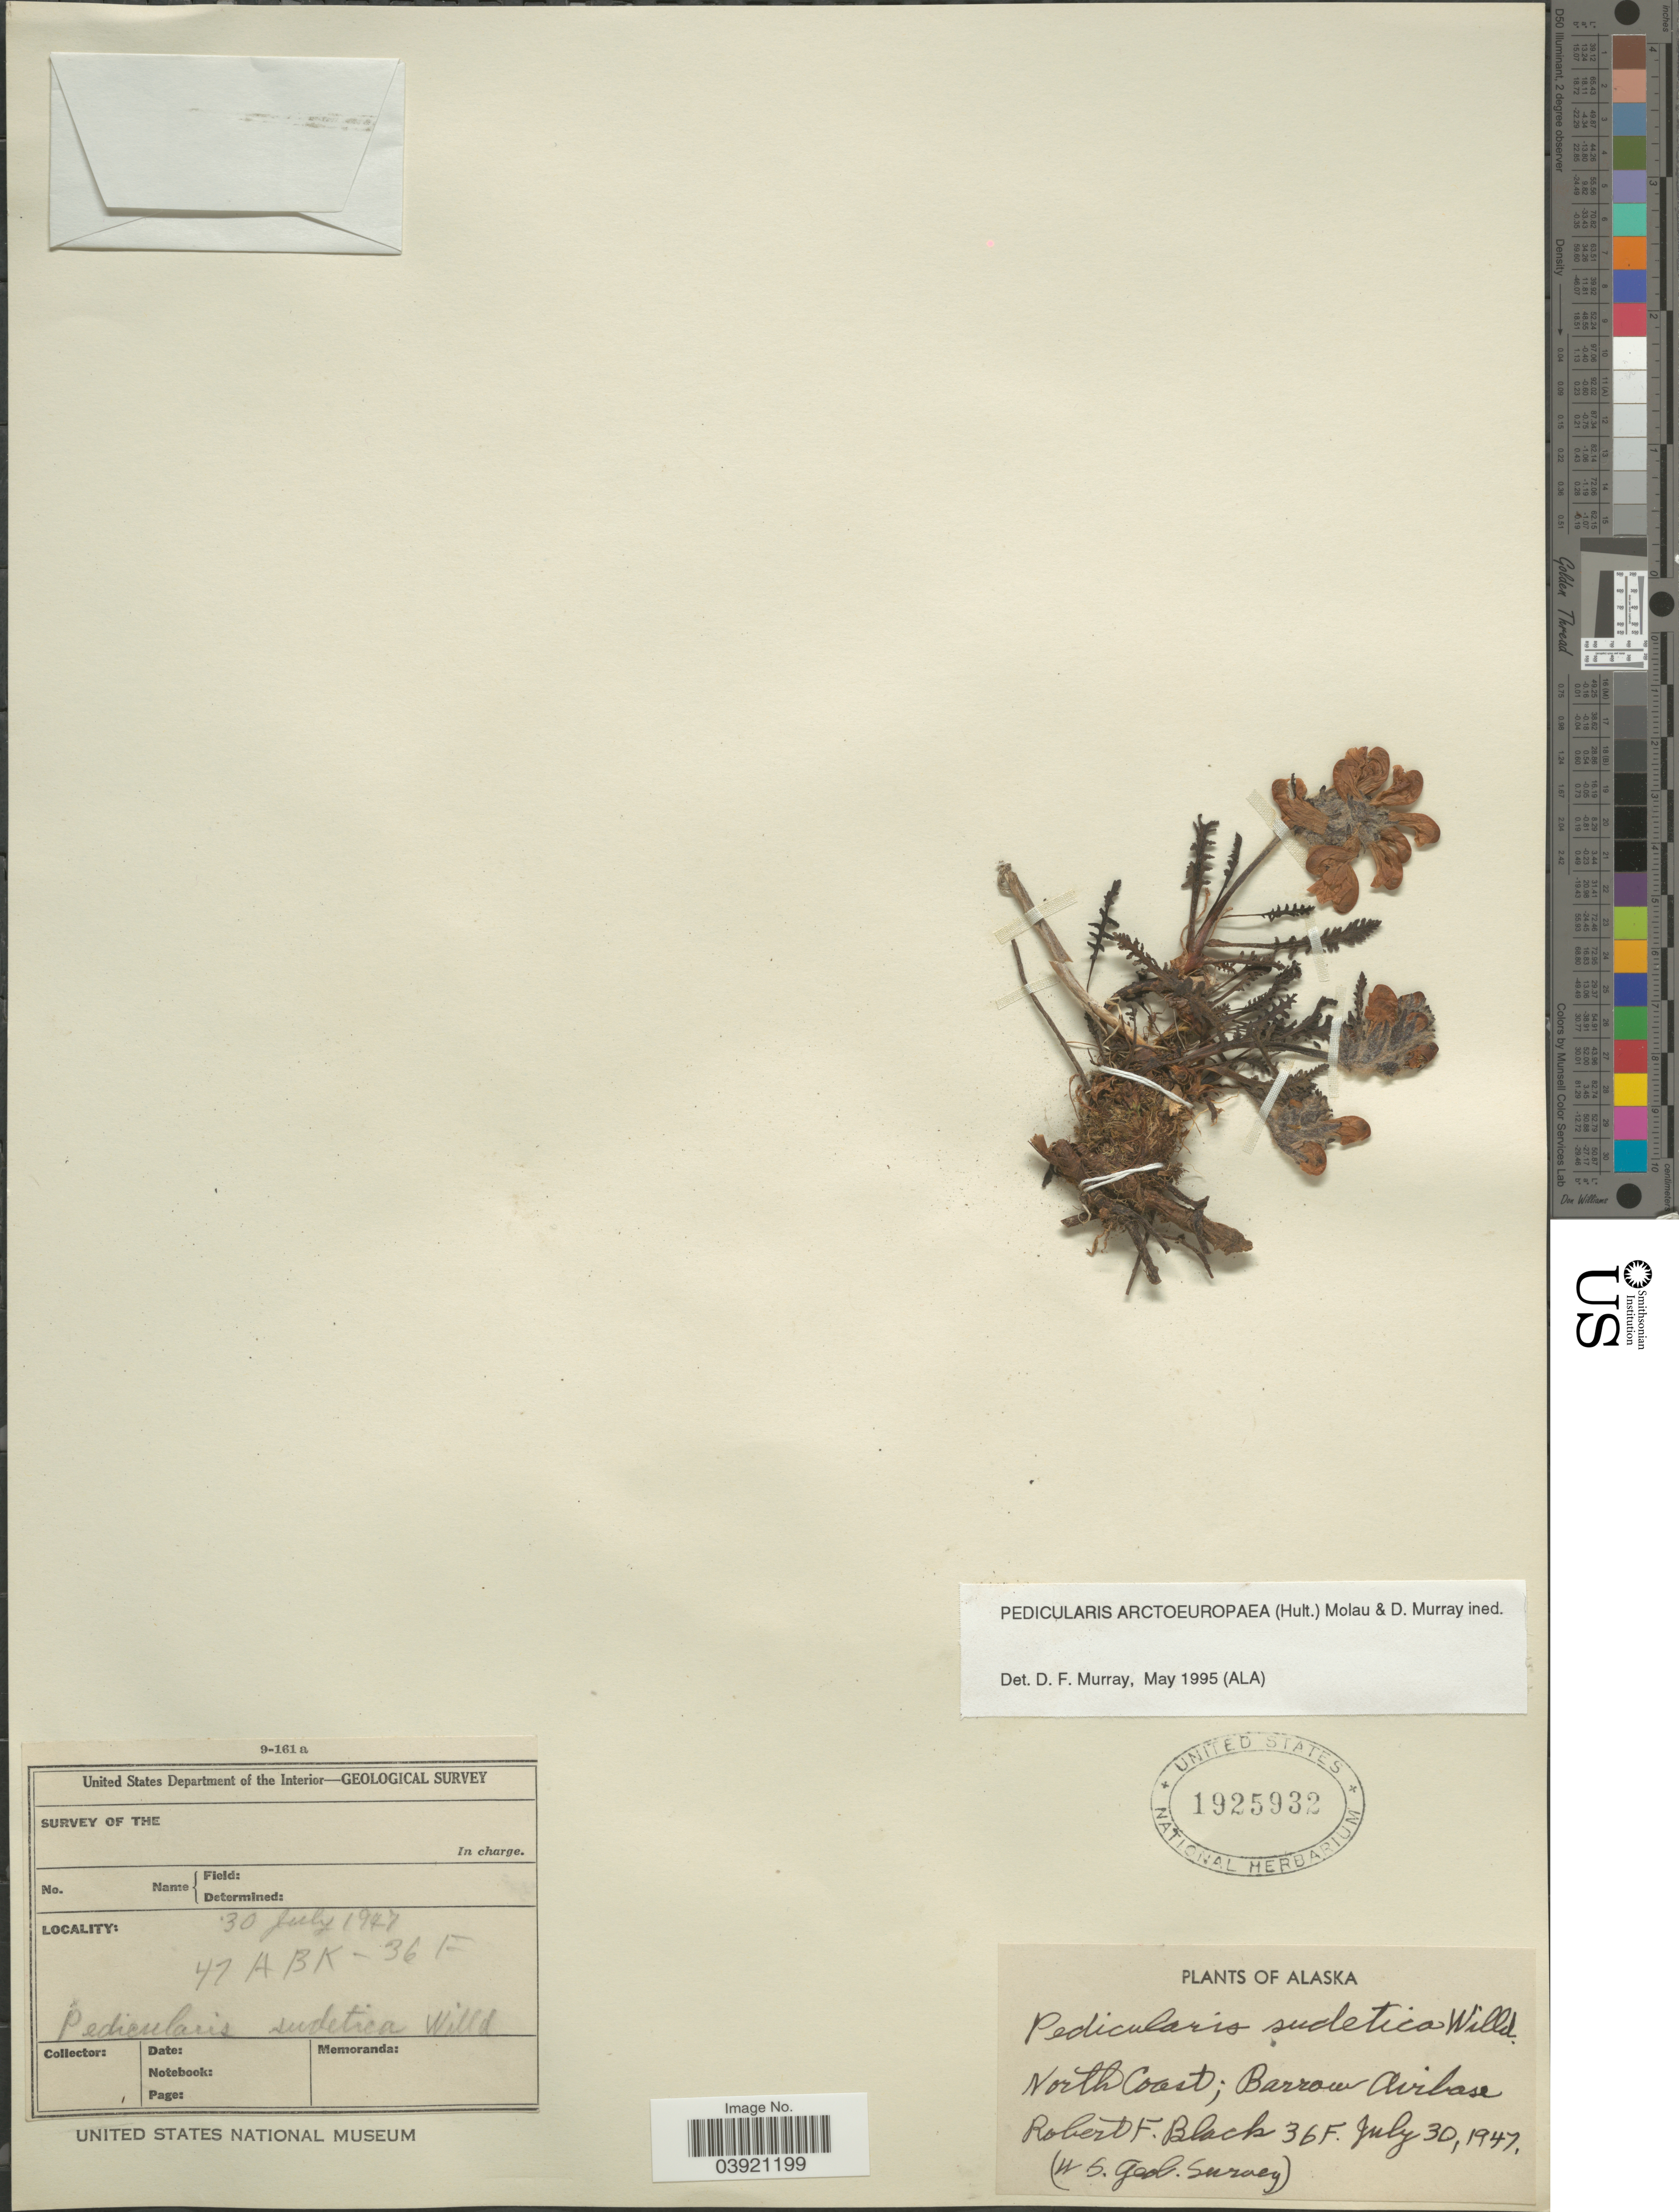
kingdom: Plantae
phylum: Tracheophyta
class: Magnoliopsida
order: Lamiales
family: Orobanchaceae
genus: Pedicularis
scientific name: Pedicularis arctoeuropaea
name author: (Hultén) Molau & D.F. Murray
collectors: R. Black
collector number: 36F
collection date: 1947-07-30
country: United States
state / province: Alaska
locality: North Coast; Barrow Airbase. 47ABK-36F [unsure placement]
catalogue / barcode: US 1925932